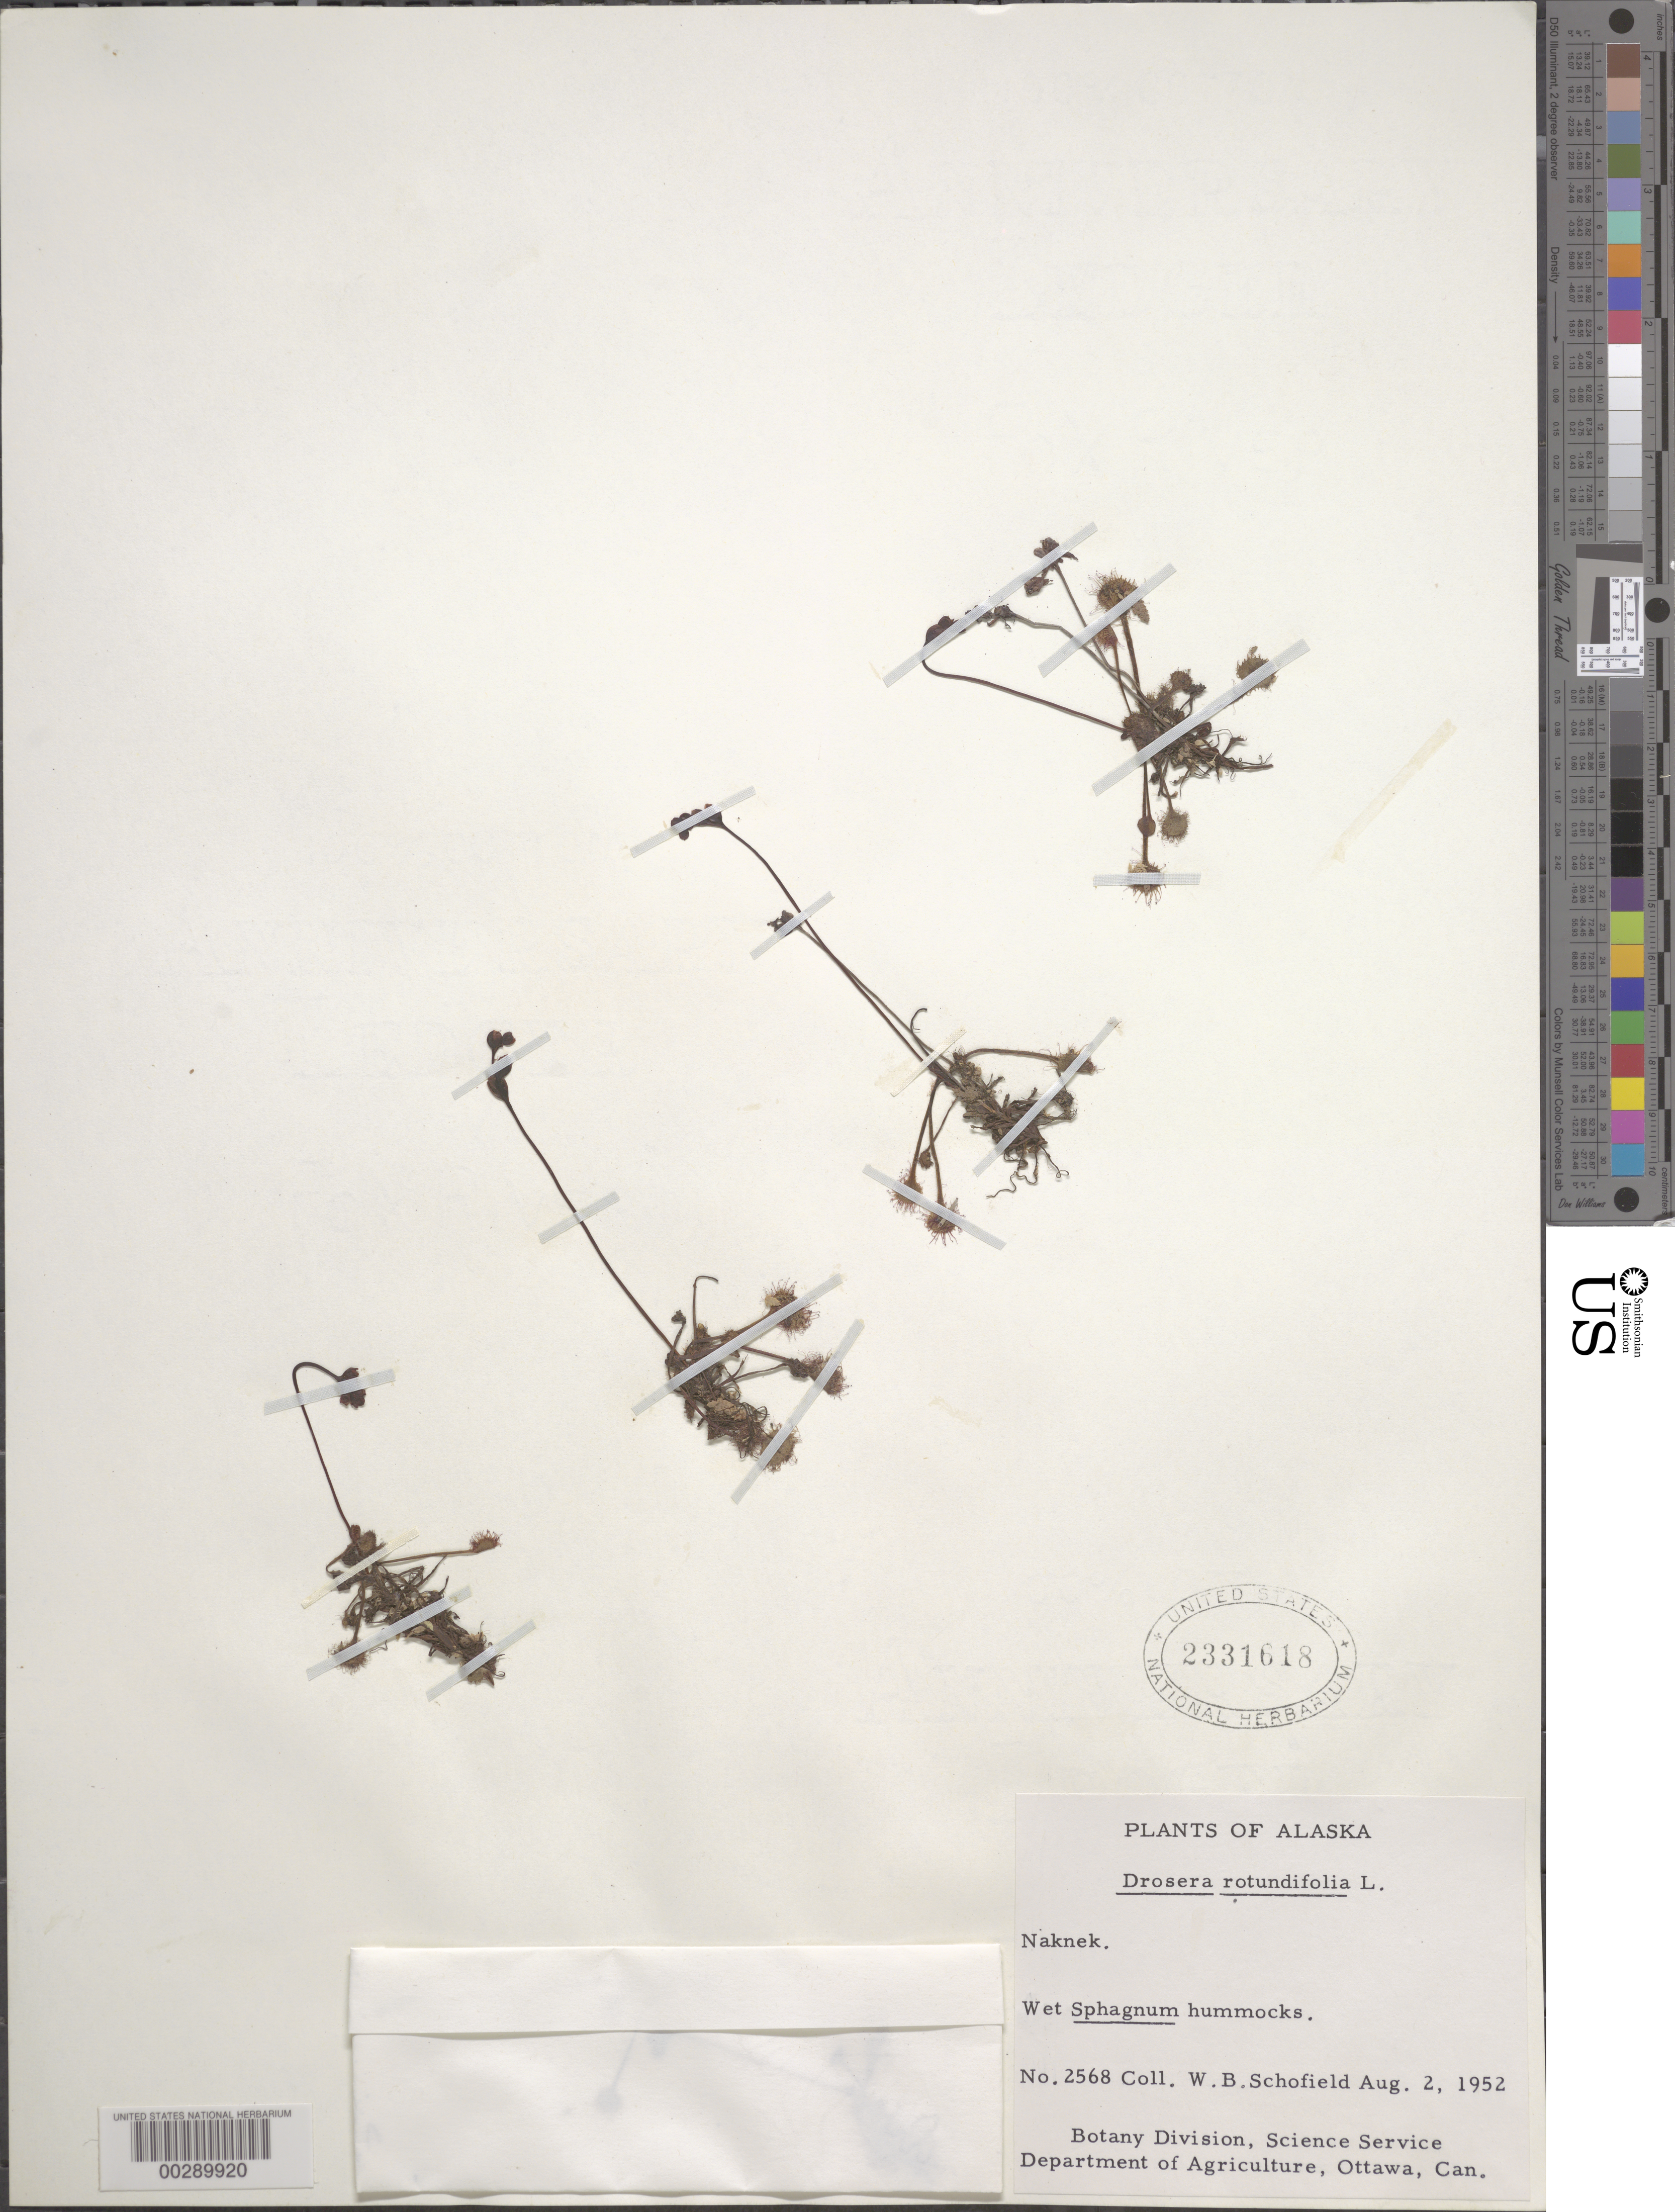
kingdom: Plantae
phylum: Tracheophyta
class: Magnoliopsida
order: Caryophyllales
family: Droseraceae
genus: Drosera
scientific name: Drosera rotundifolia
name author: L.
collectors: W. Schofield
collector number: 2568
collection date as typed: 02 Aug 1952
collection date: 1952-08-02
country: United States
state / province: Alaska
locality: Naknek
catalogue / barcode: US 2331618